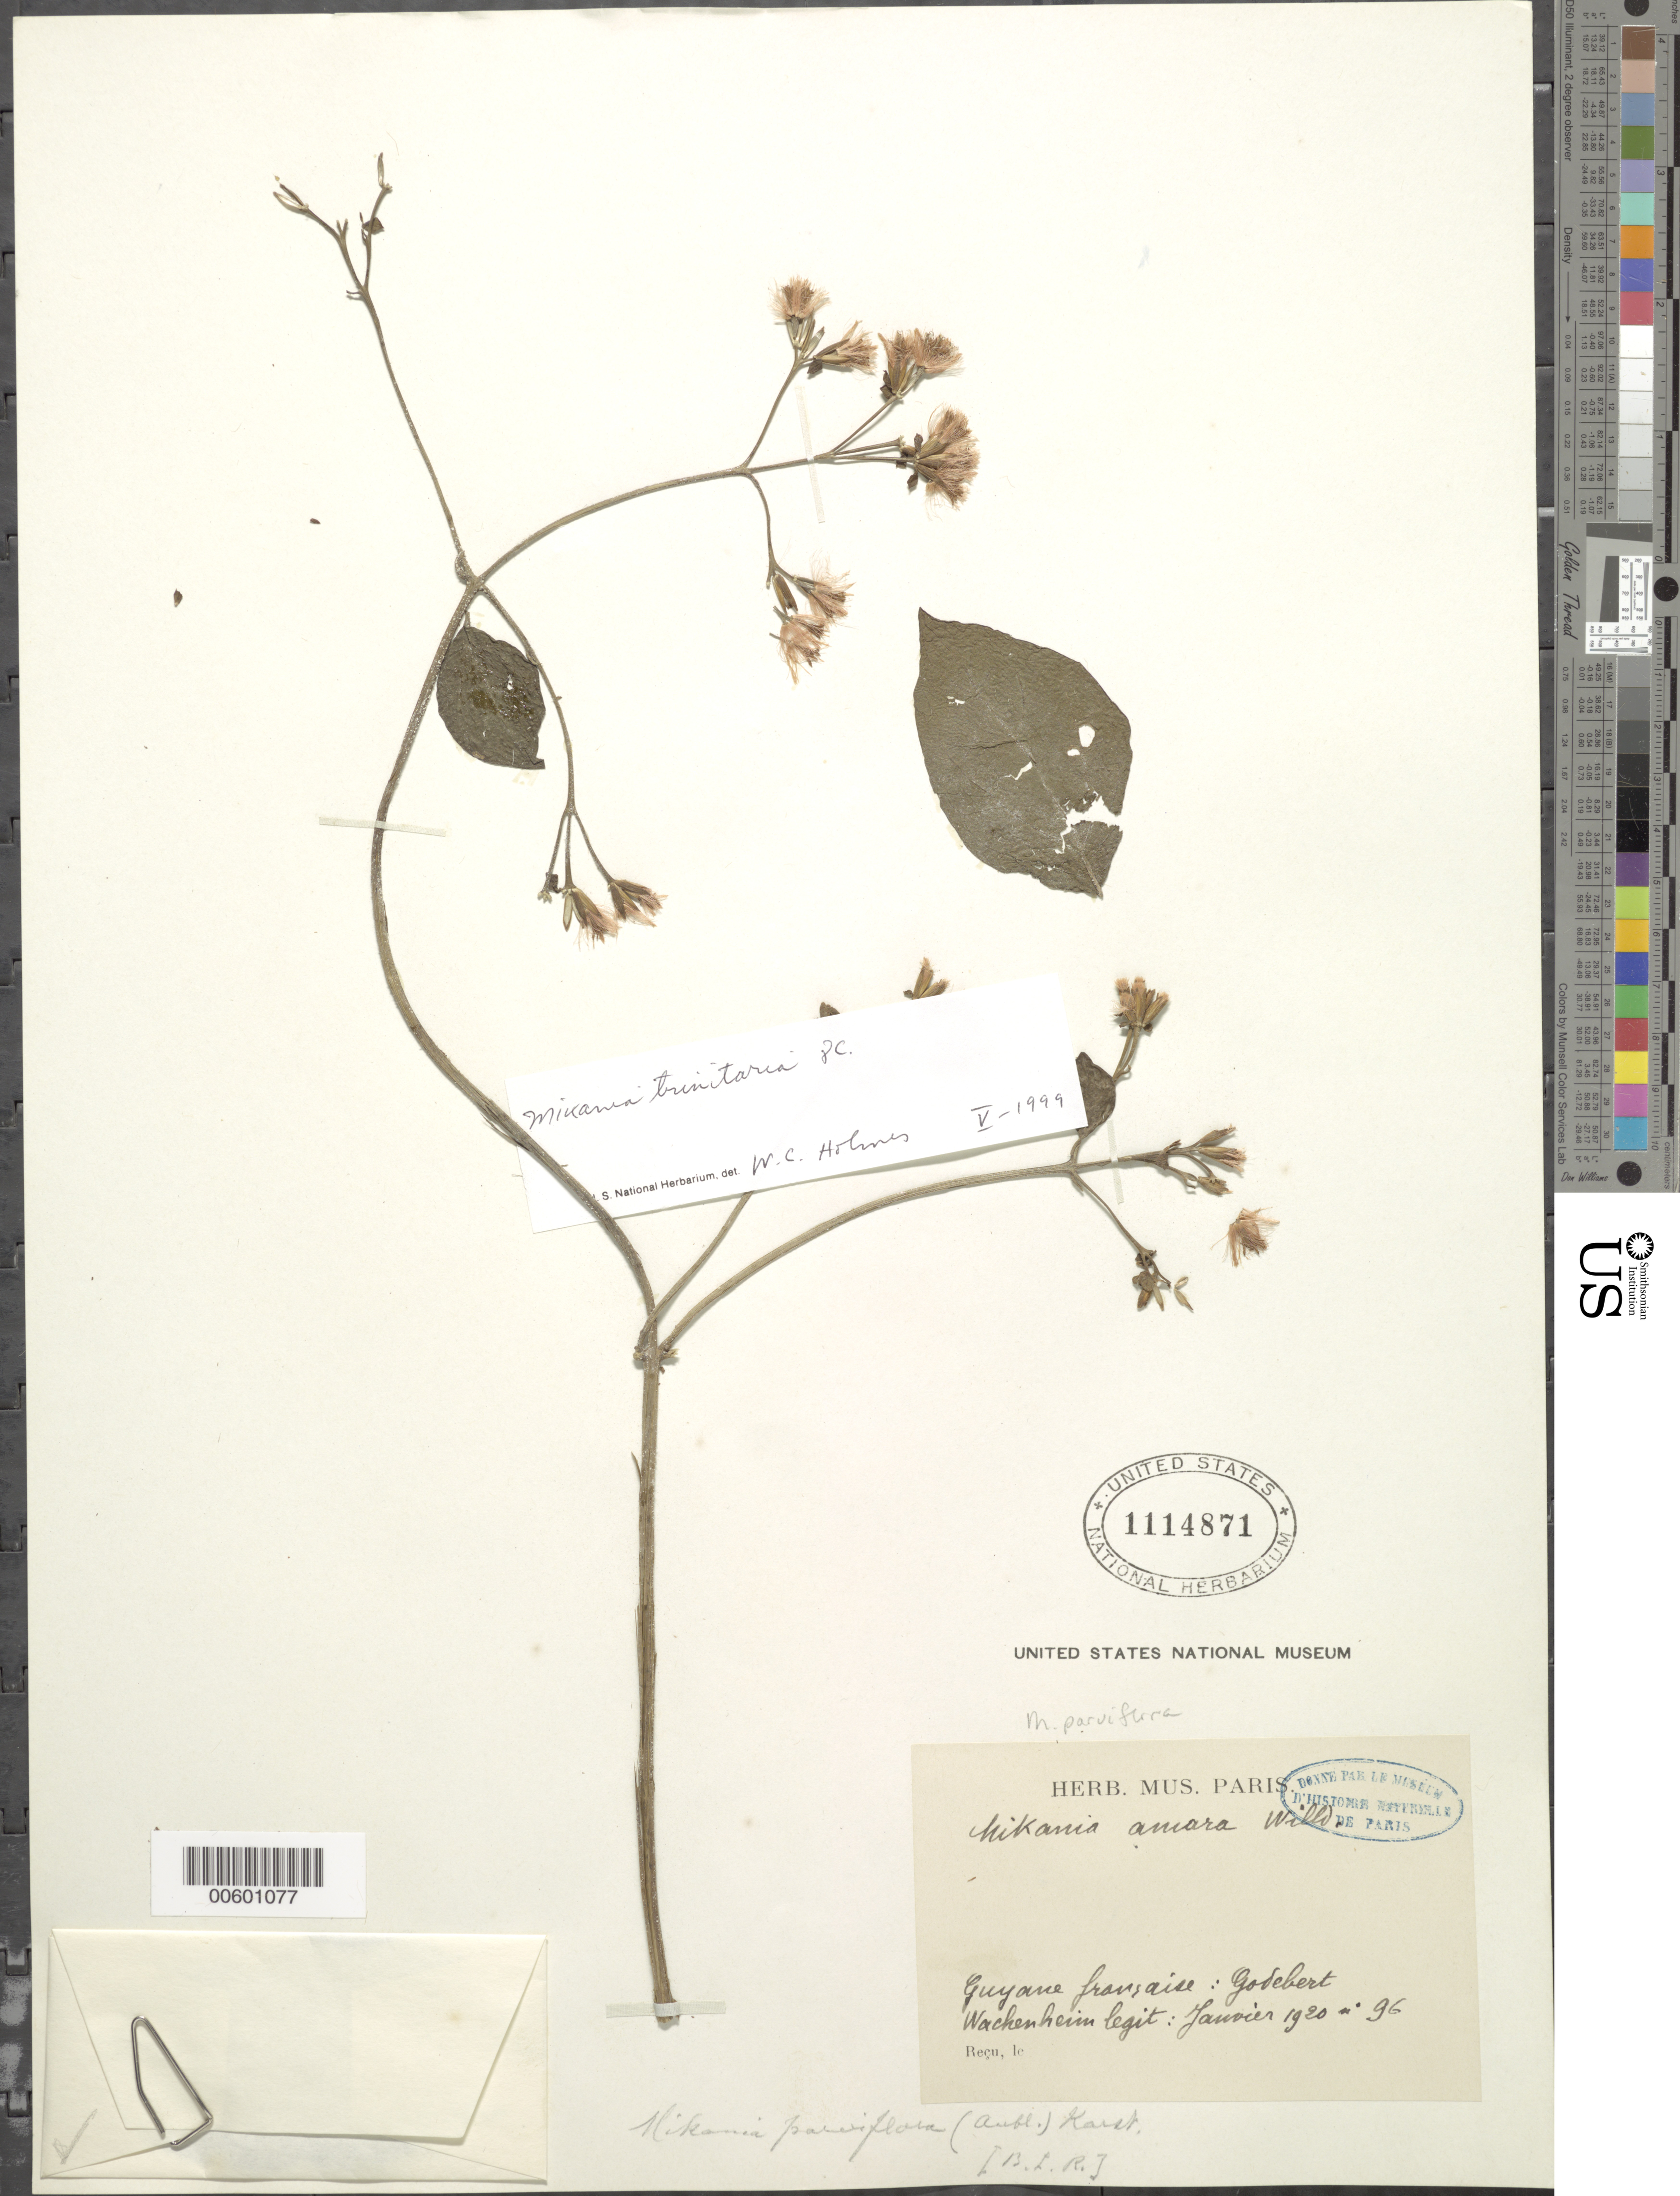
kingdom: Plantae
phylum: Tracheophyta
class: Magnoliopsida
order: Asterales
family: Asteraceae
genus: Mikania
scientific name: Mikania parviflora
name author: (Aubl.) H. Karst.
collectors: G. Wachenheim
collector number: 96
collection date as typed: Jan-20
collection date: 1920-01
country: French Guiana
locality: Godebert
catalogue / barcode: US 1114871